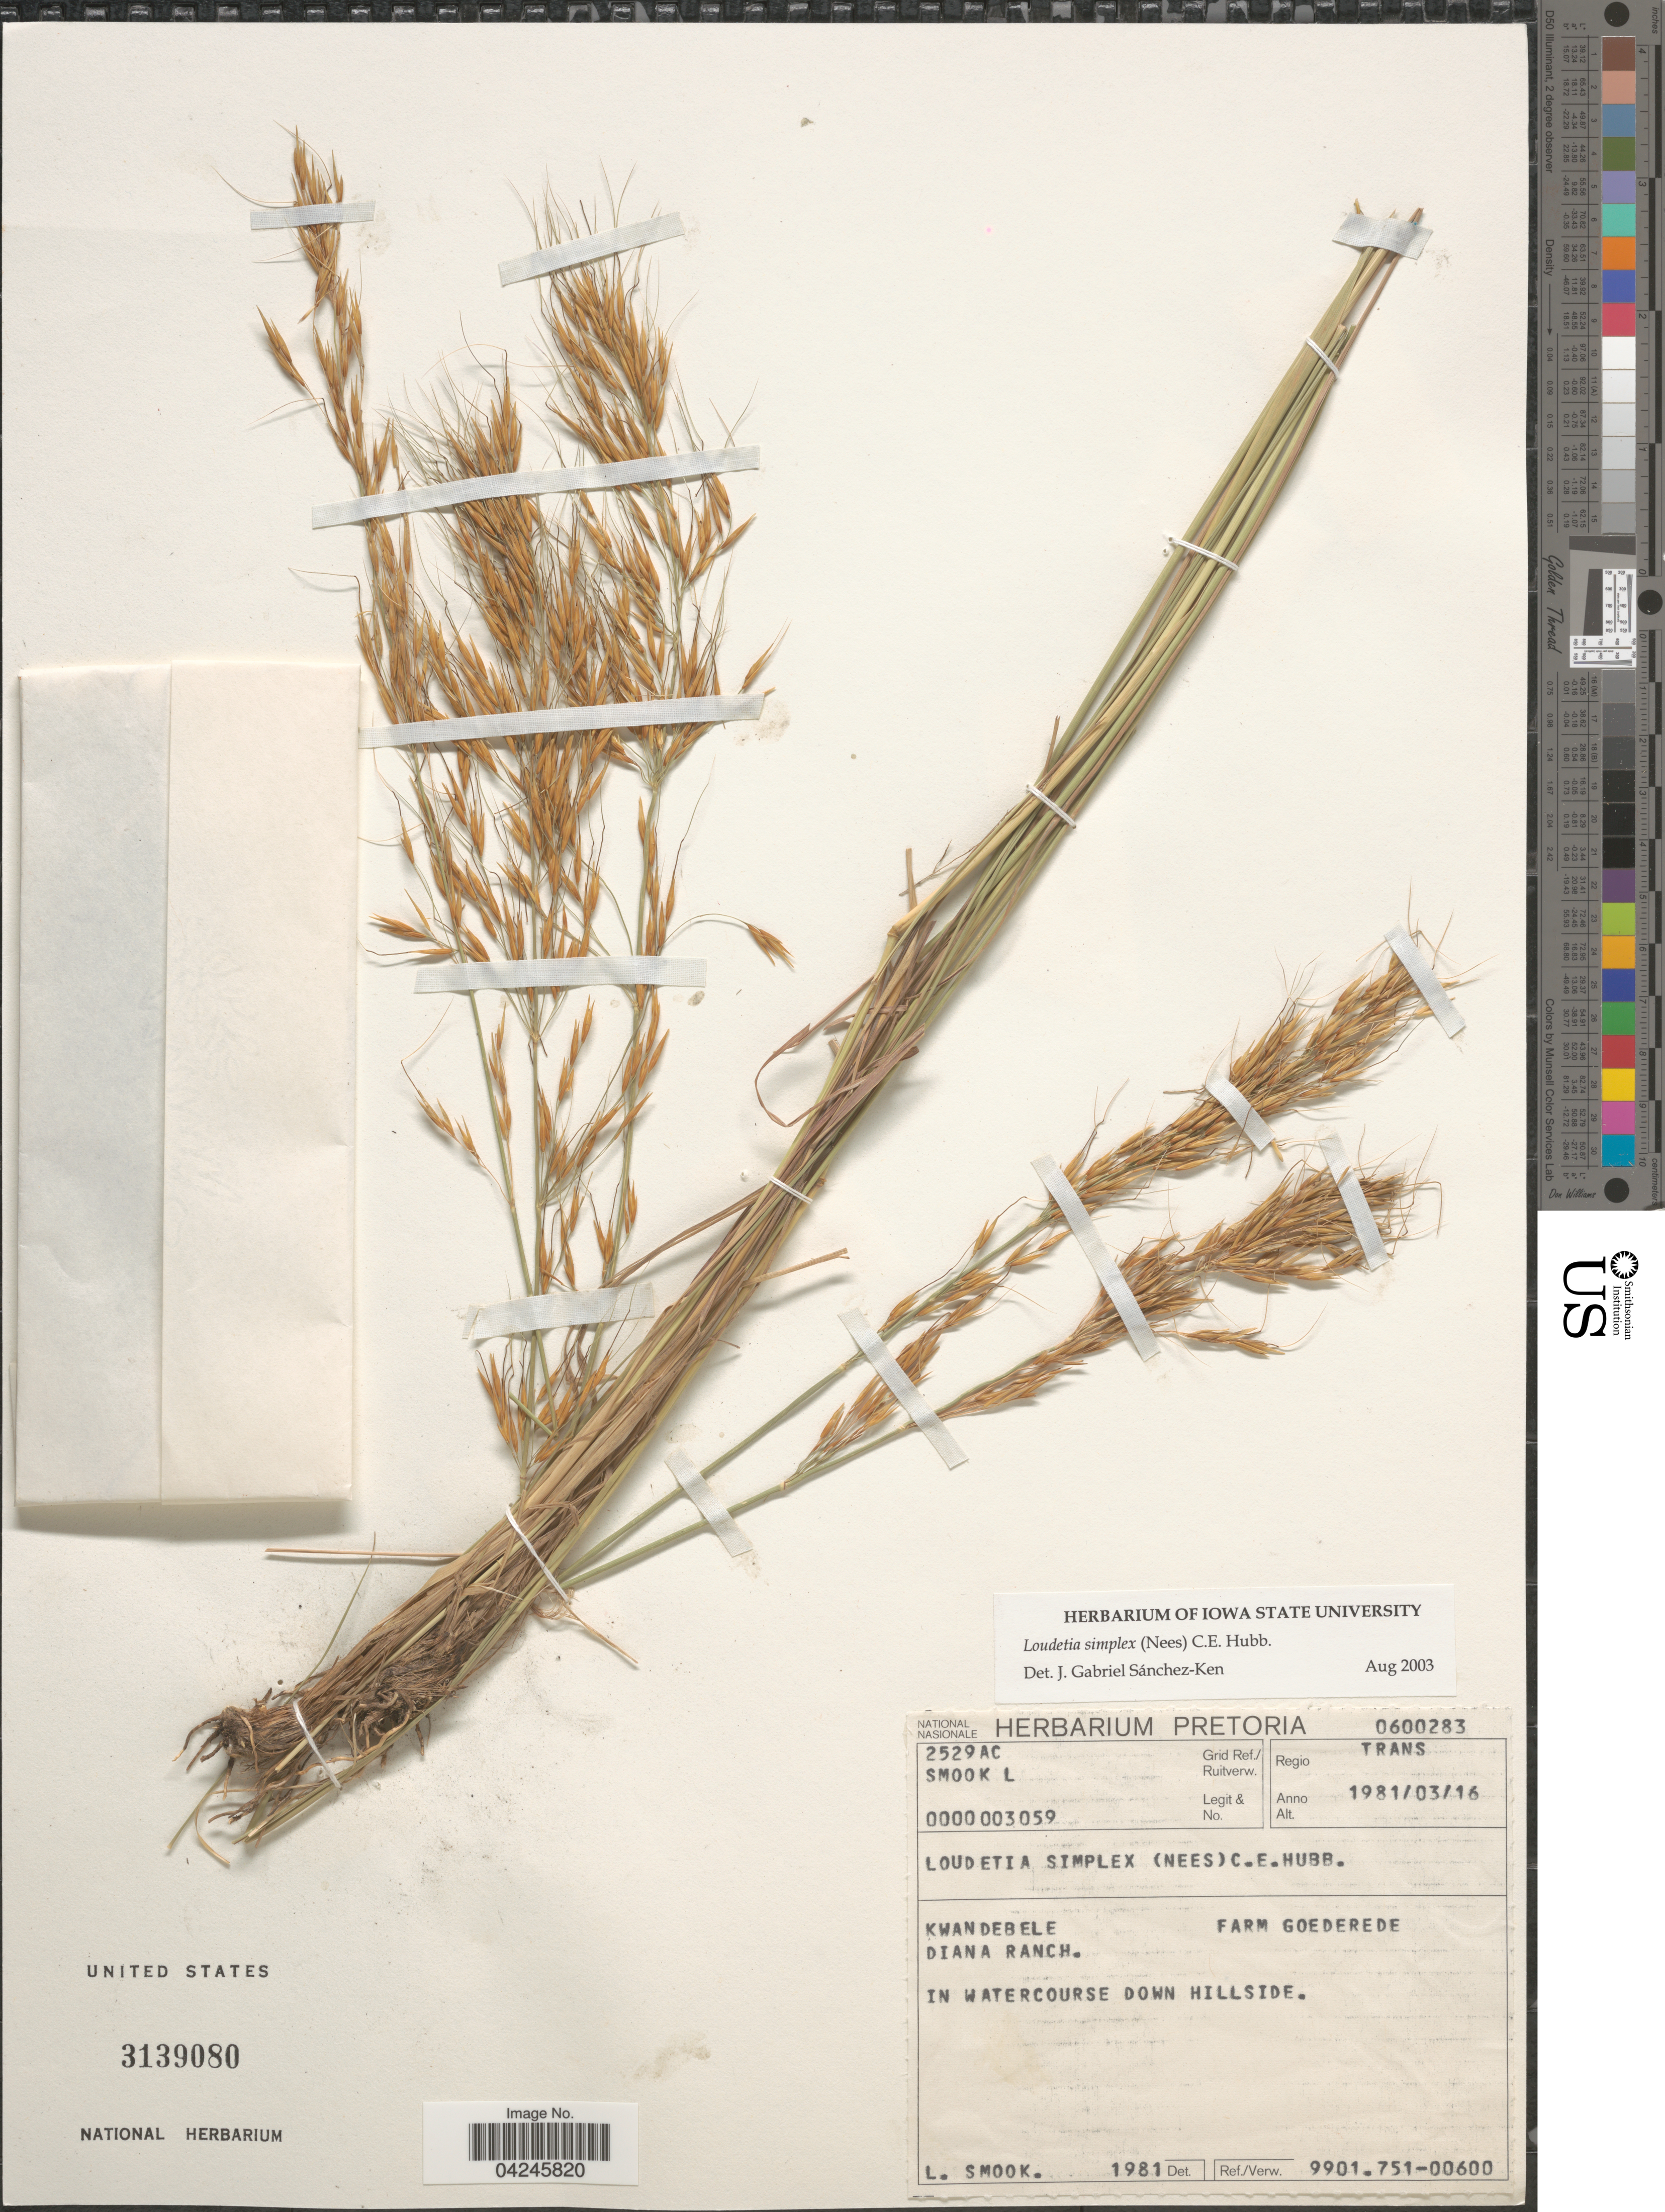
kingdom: Plantae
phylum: Tracheophyta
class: Liliopsida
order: Poales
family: Poaceae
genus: Loudetia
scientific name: Loudetia simplex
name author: (Nees) C.E. Hubb.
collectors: L. Smook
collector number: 0000003059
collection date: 1981-03-16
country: South Africa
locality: Grid Ref./ Ruitverw. 2529 AC. Regio Trans. Kwandebele Farm Goederede. Diana Ranch. In Watercourse down hillside.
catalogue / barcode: US 3139080